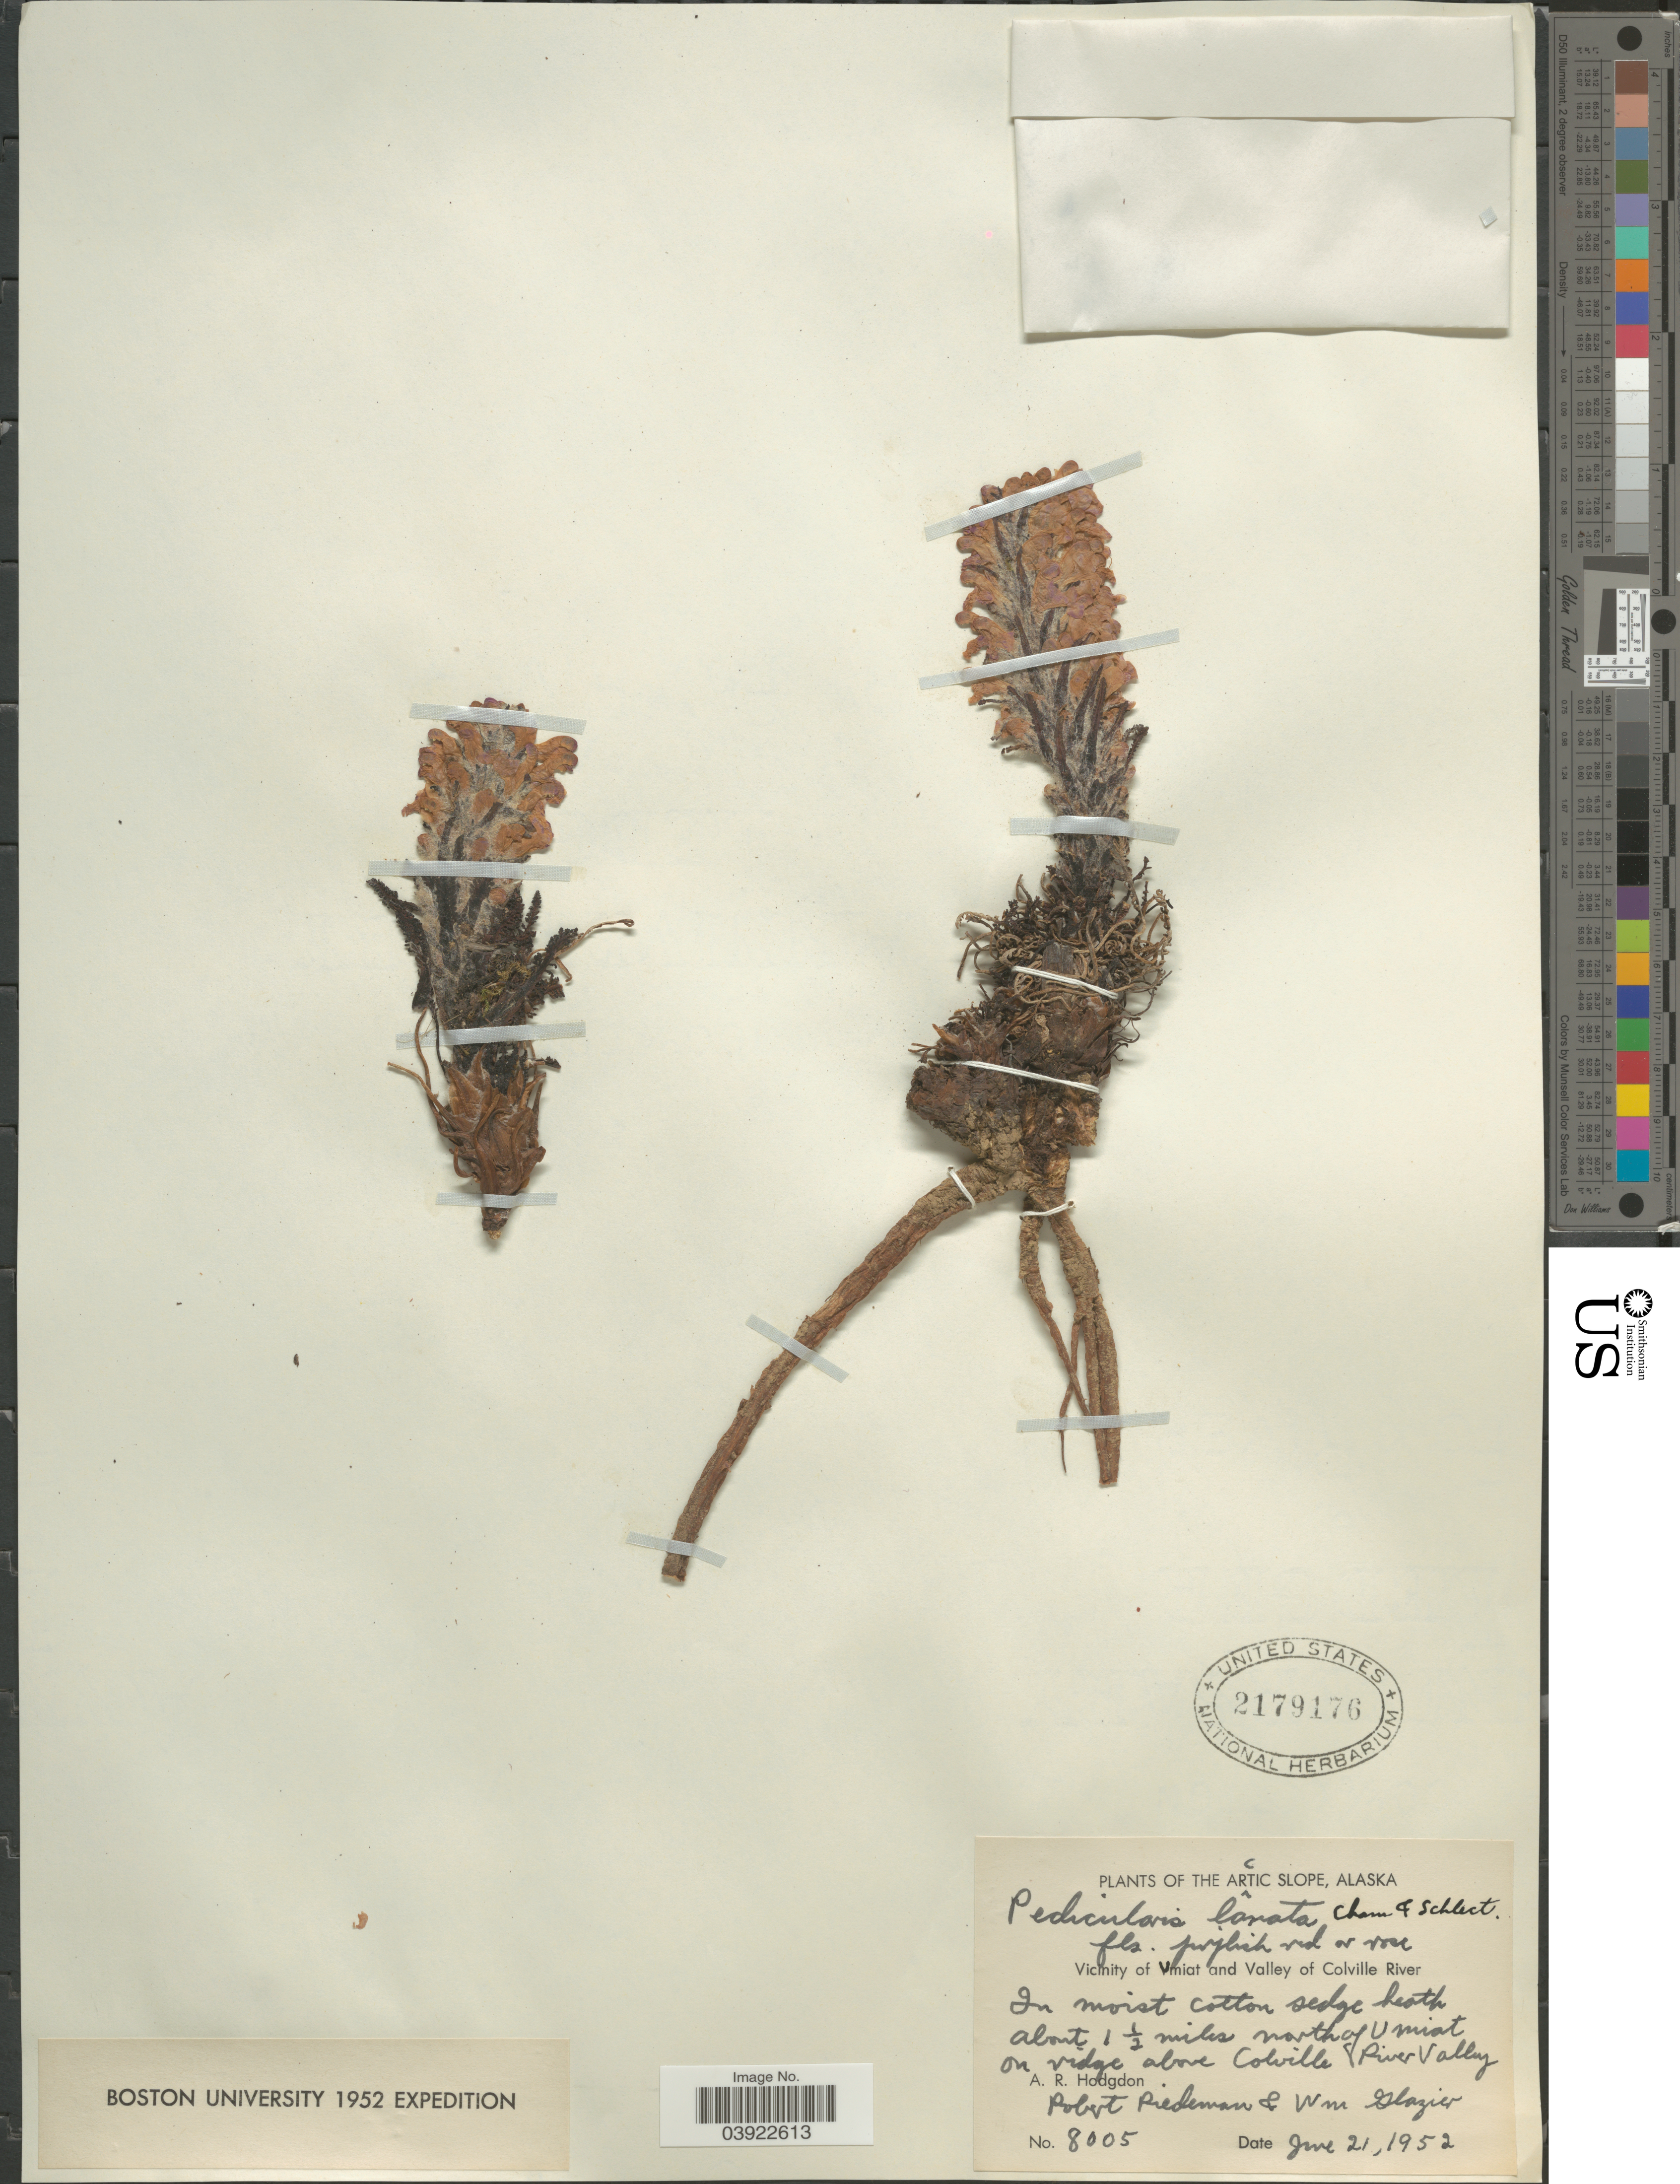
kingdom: Plantae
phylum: Tracheophyta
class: Magnoliopsida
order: Lamiales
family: Orobanchaceae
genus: Pedicularis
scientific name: Pedicularis lanata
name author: Willd. ex Cham. & Schltdl.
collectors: A. R. Hodgdon, R. Piedeman & W. Glazier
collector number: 8005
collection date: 1952-06-21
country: United States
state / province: Alaska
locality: The Arctic Slope. Vicinity of Umiat and Valley of Colville River. About 1½ miles north of Umiat on ridge above Colville River Valley.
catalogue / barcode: US 2179176